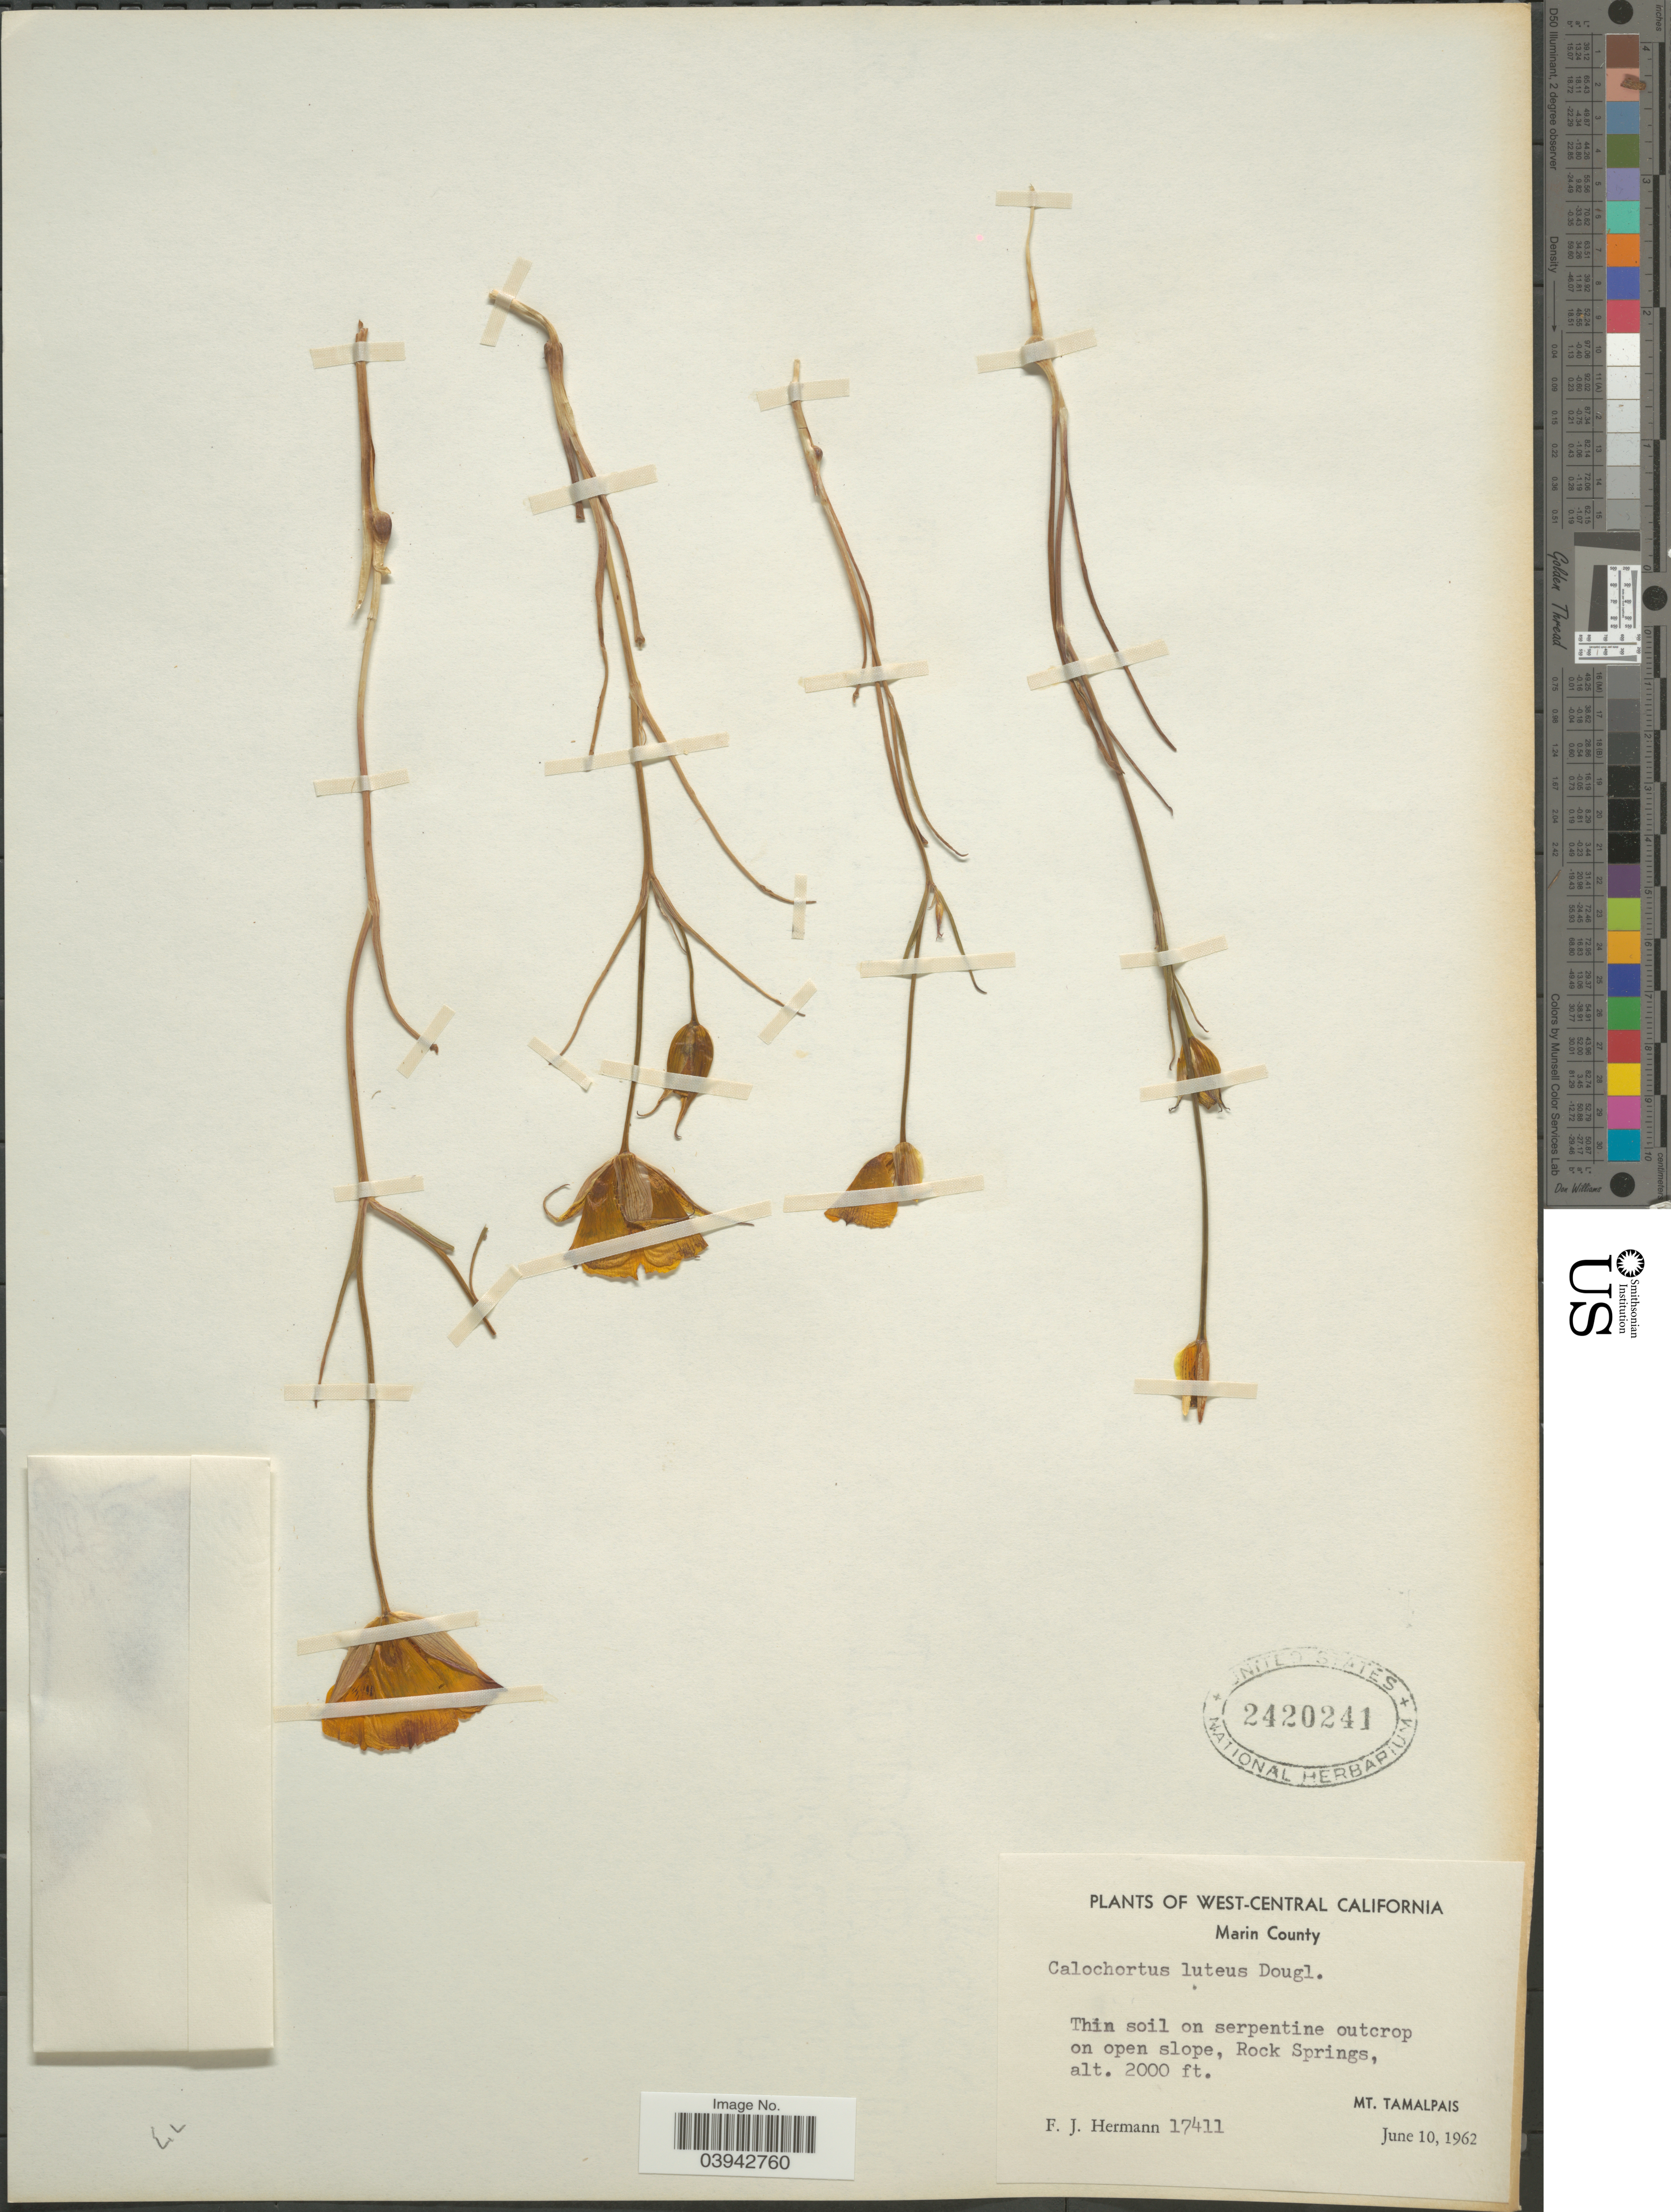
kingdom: Plantae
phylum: Tracheophyta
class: Liliopsida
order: Liliales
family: Liliaceae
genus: Calochortus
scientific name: Calochortus luteus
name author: Douglas ex Lindl.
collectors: F. J. Hermann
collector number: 17411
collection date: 1962-06-10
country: United States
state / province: California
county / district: Marin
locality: West-Central. Marin County. Rock Springs. Mt. Tamalpais.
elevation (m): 610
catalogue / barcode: US 2420241